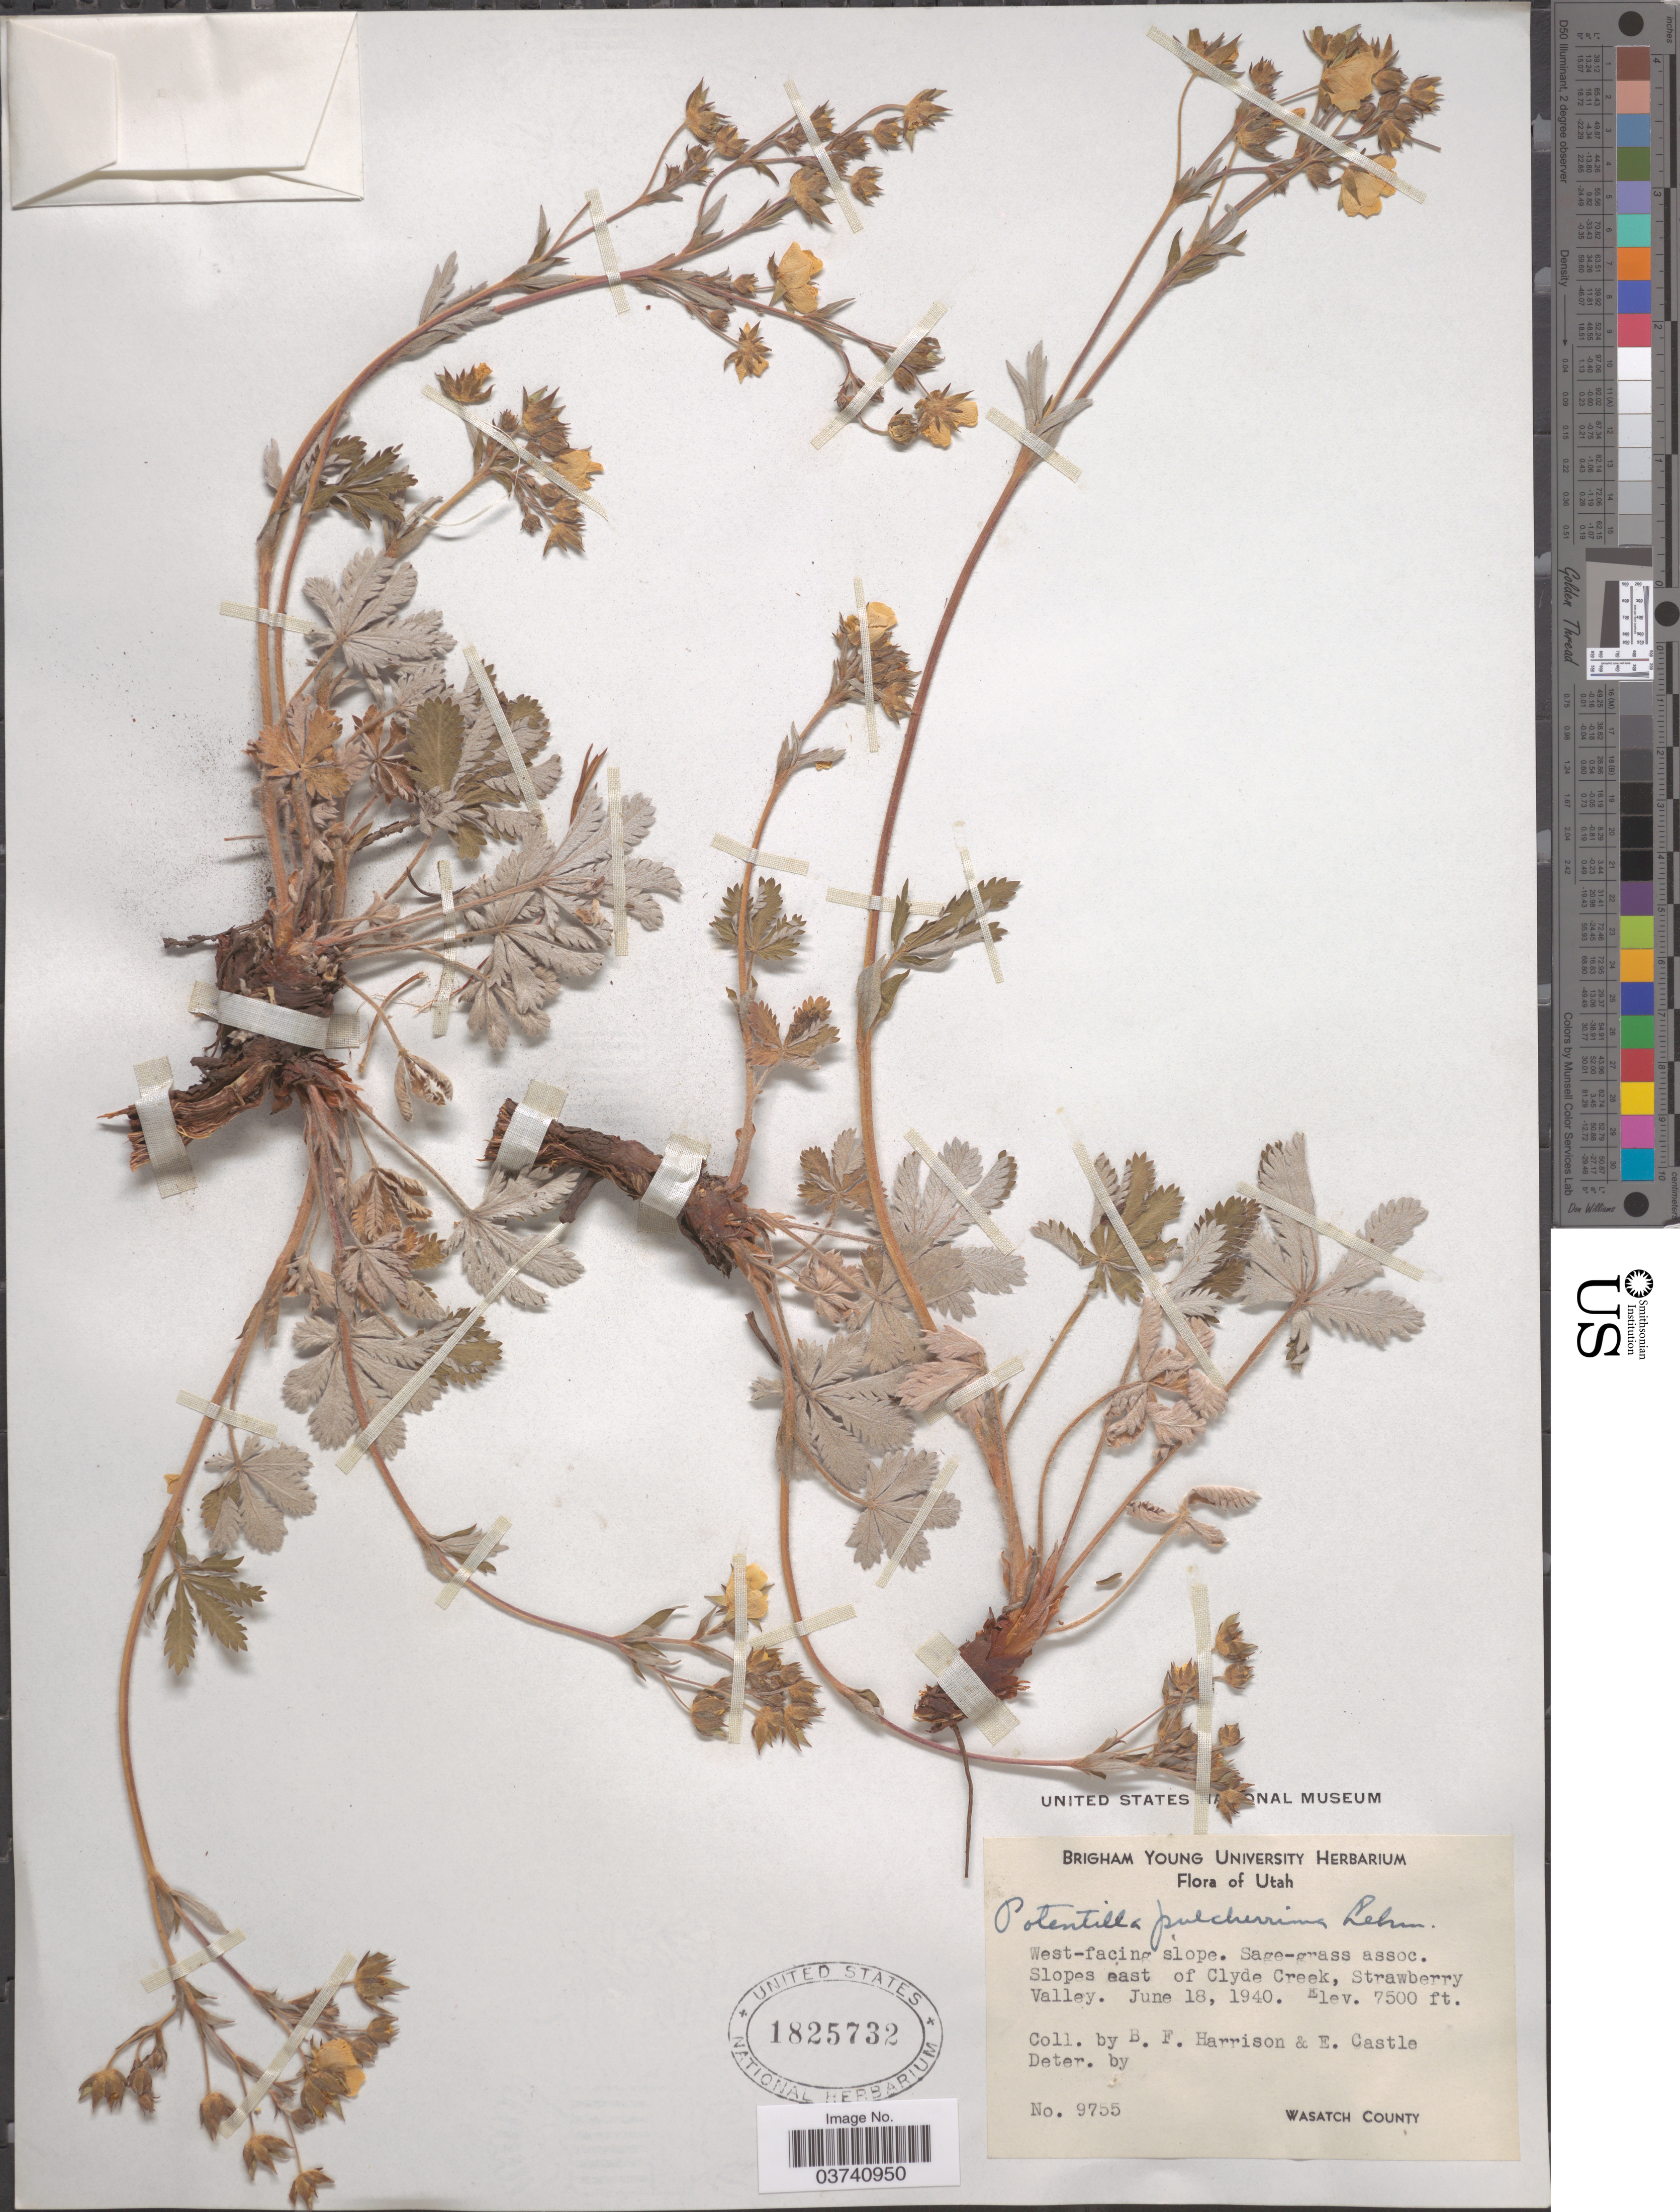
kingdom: Plantae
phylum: Tracheophyta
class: Magnoliopsida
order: Rosales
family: Rosaceae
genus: Potentilla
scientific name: Potentilla pulcherrima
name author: Lehm.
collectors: B. F. Harrison & E. Castle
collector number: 9755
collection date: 1940-06-18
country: United States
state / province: Utah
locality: West-facing slope. Sage-grass assoc. Slopes east of Clyde Creek, Strawberry Valley. Wasatch County.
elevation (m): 2286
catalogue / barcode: US 1825732